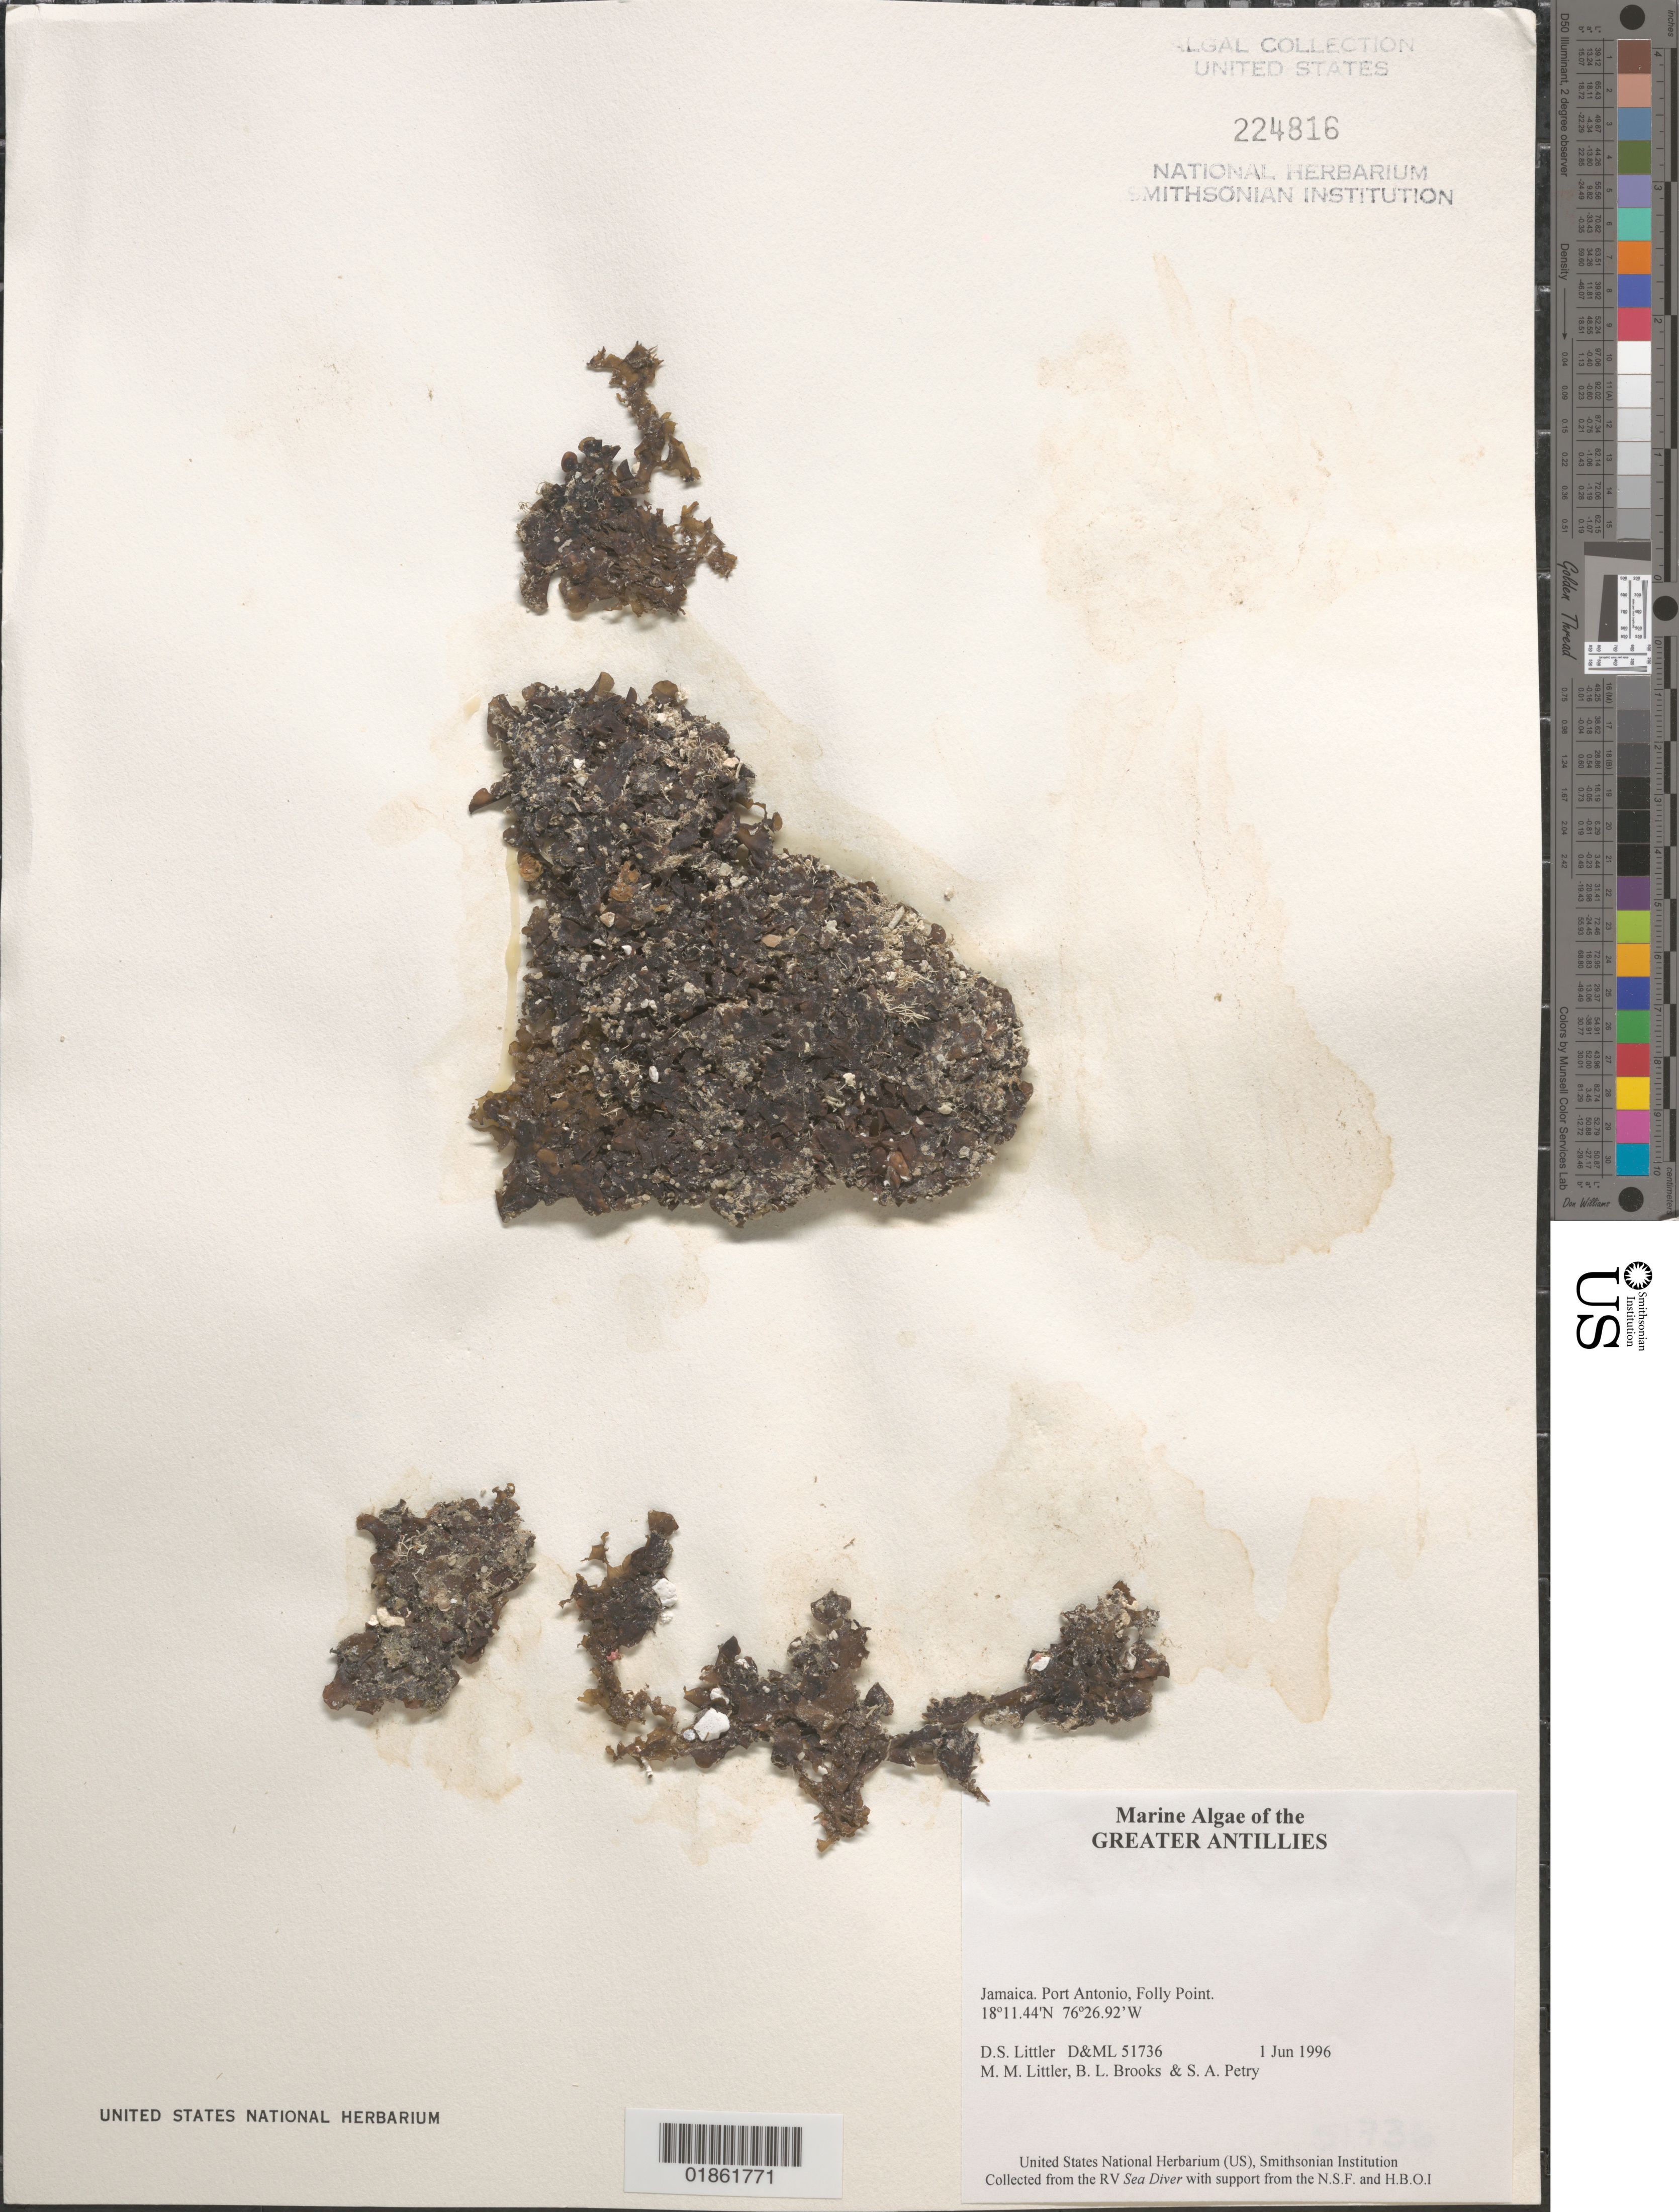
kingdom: Plantae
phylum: Rhodophyta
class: Florideophyceae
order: Gigartinales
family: Kallymeniaceae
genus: Kallymenia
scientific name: Kallymenia sp.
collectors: D. S. Littler & M. M. Littler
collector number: D&ML 51736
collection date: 1996-06-01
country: Jamaica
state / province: Portland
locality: Port Antonio. Folly Point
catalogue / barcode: US 224816